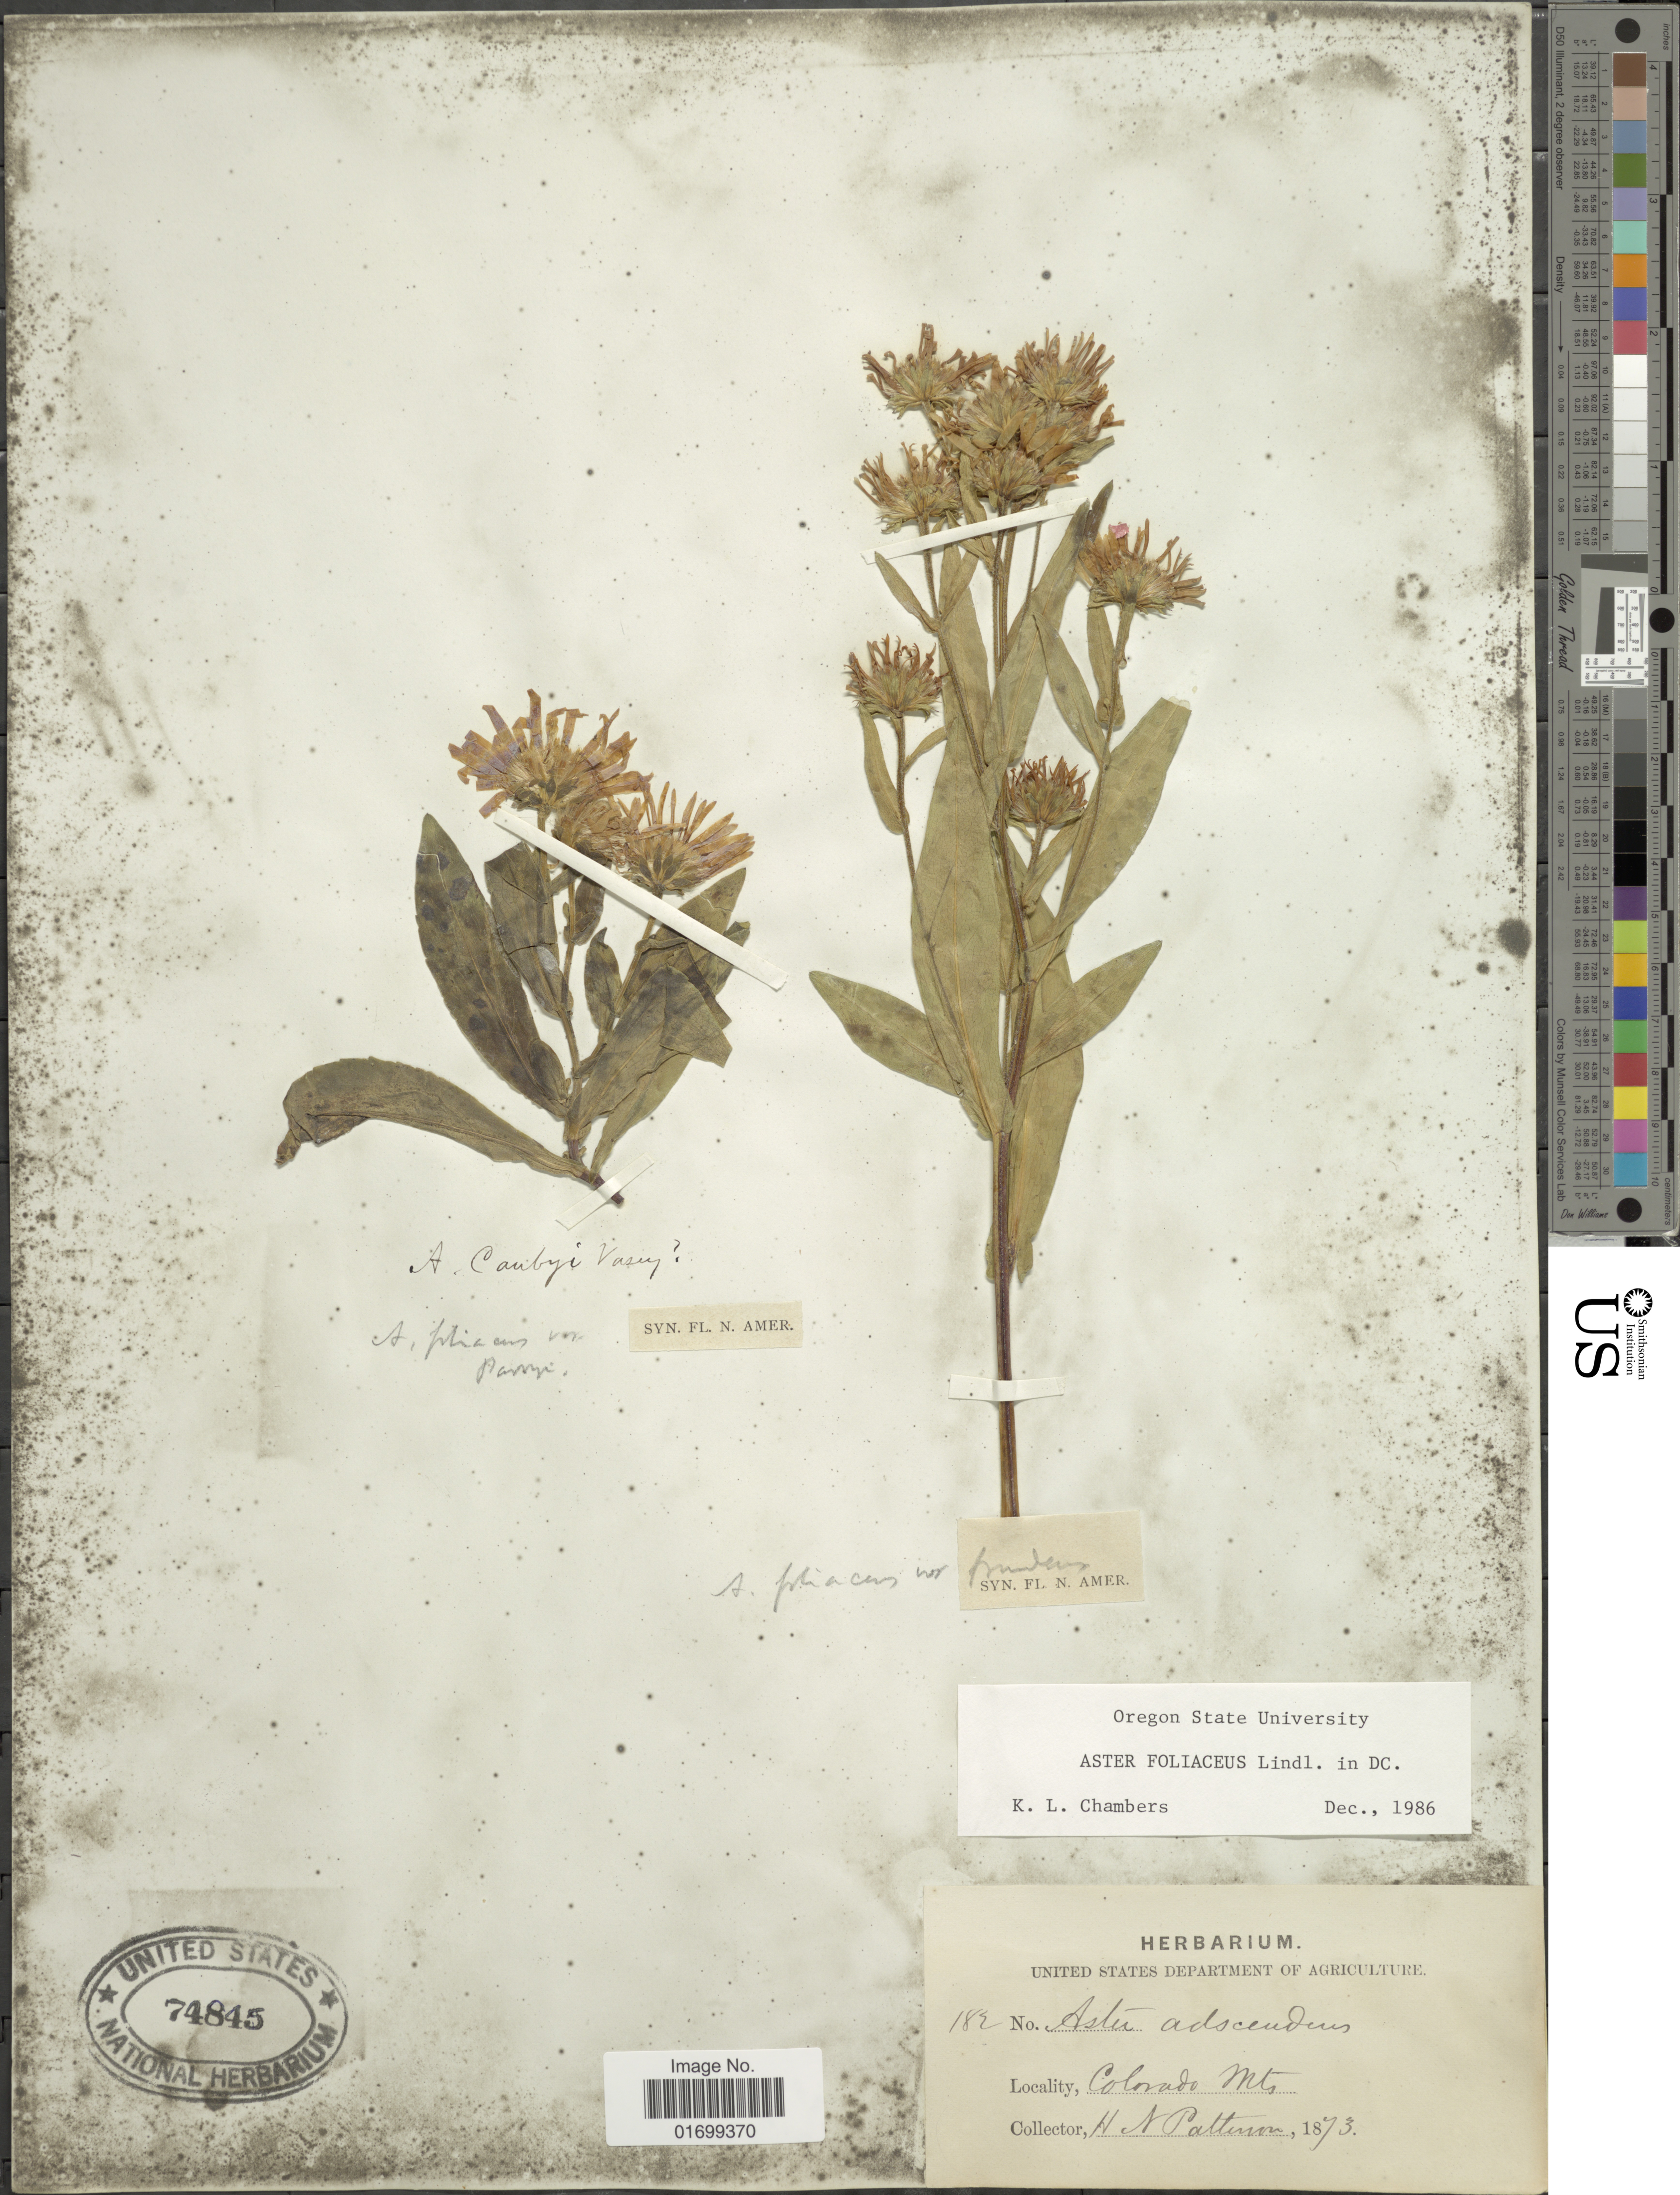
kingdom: Plantae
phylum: Tracheophyta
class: Magnoliopsida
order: Asterales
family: Asteraceae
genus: Symphyotrichum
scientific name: Symphyotrichum foliaceum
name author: (Lindl. ex DC.) G.L. Nesom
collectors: H. N. Patterson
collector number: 182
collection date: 1873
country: United States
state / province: Colorado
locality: Colorado Mts.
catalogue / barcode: US 74845